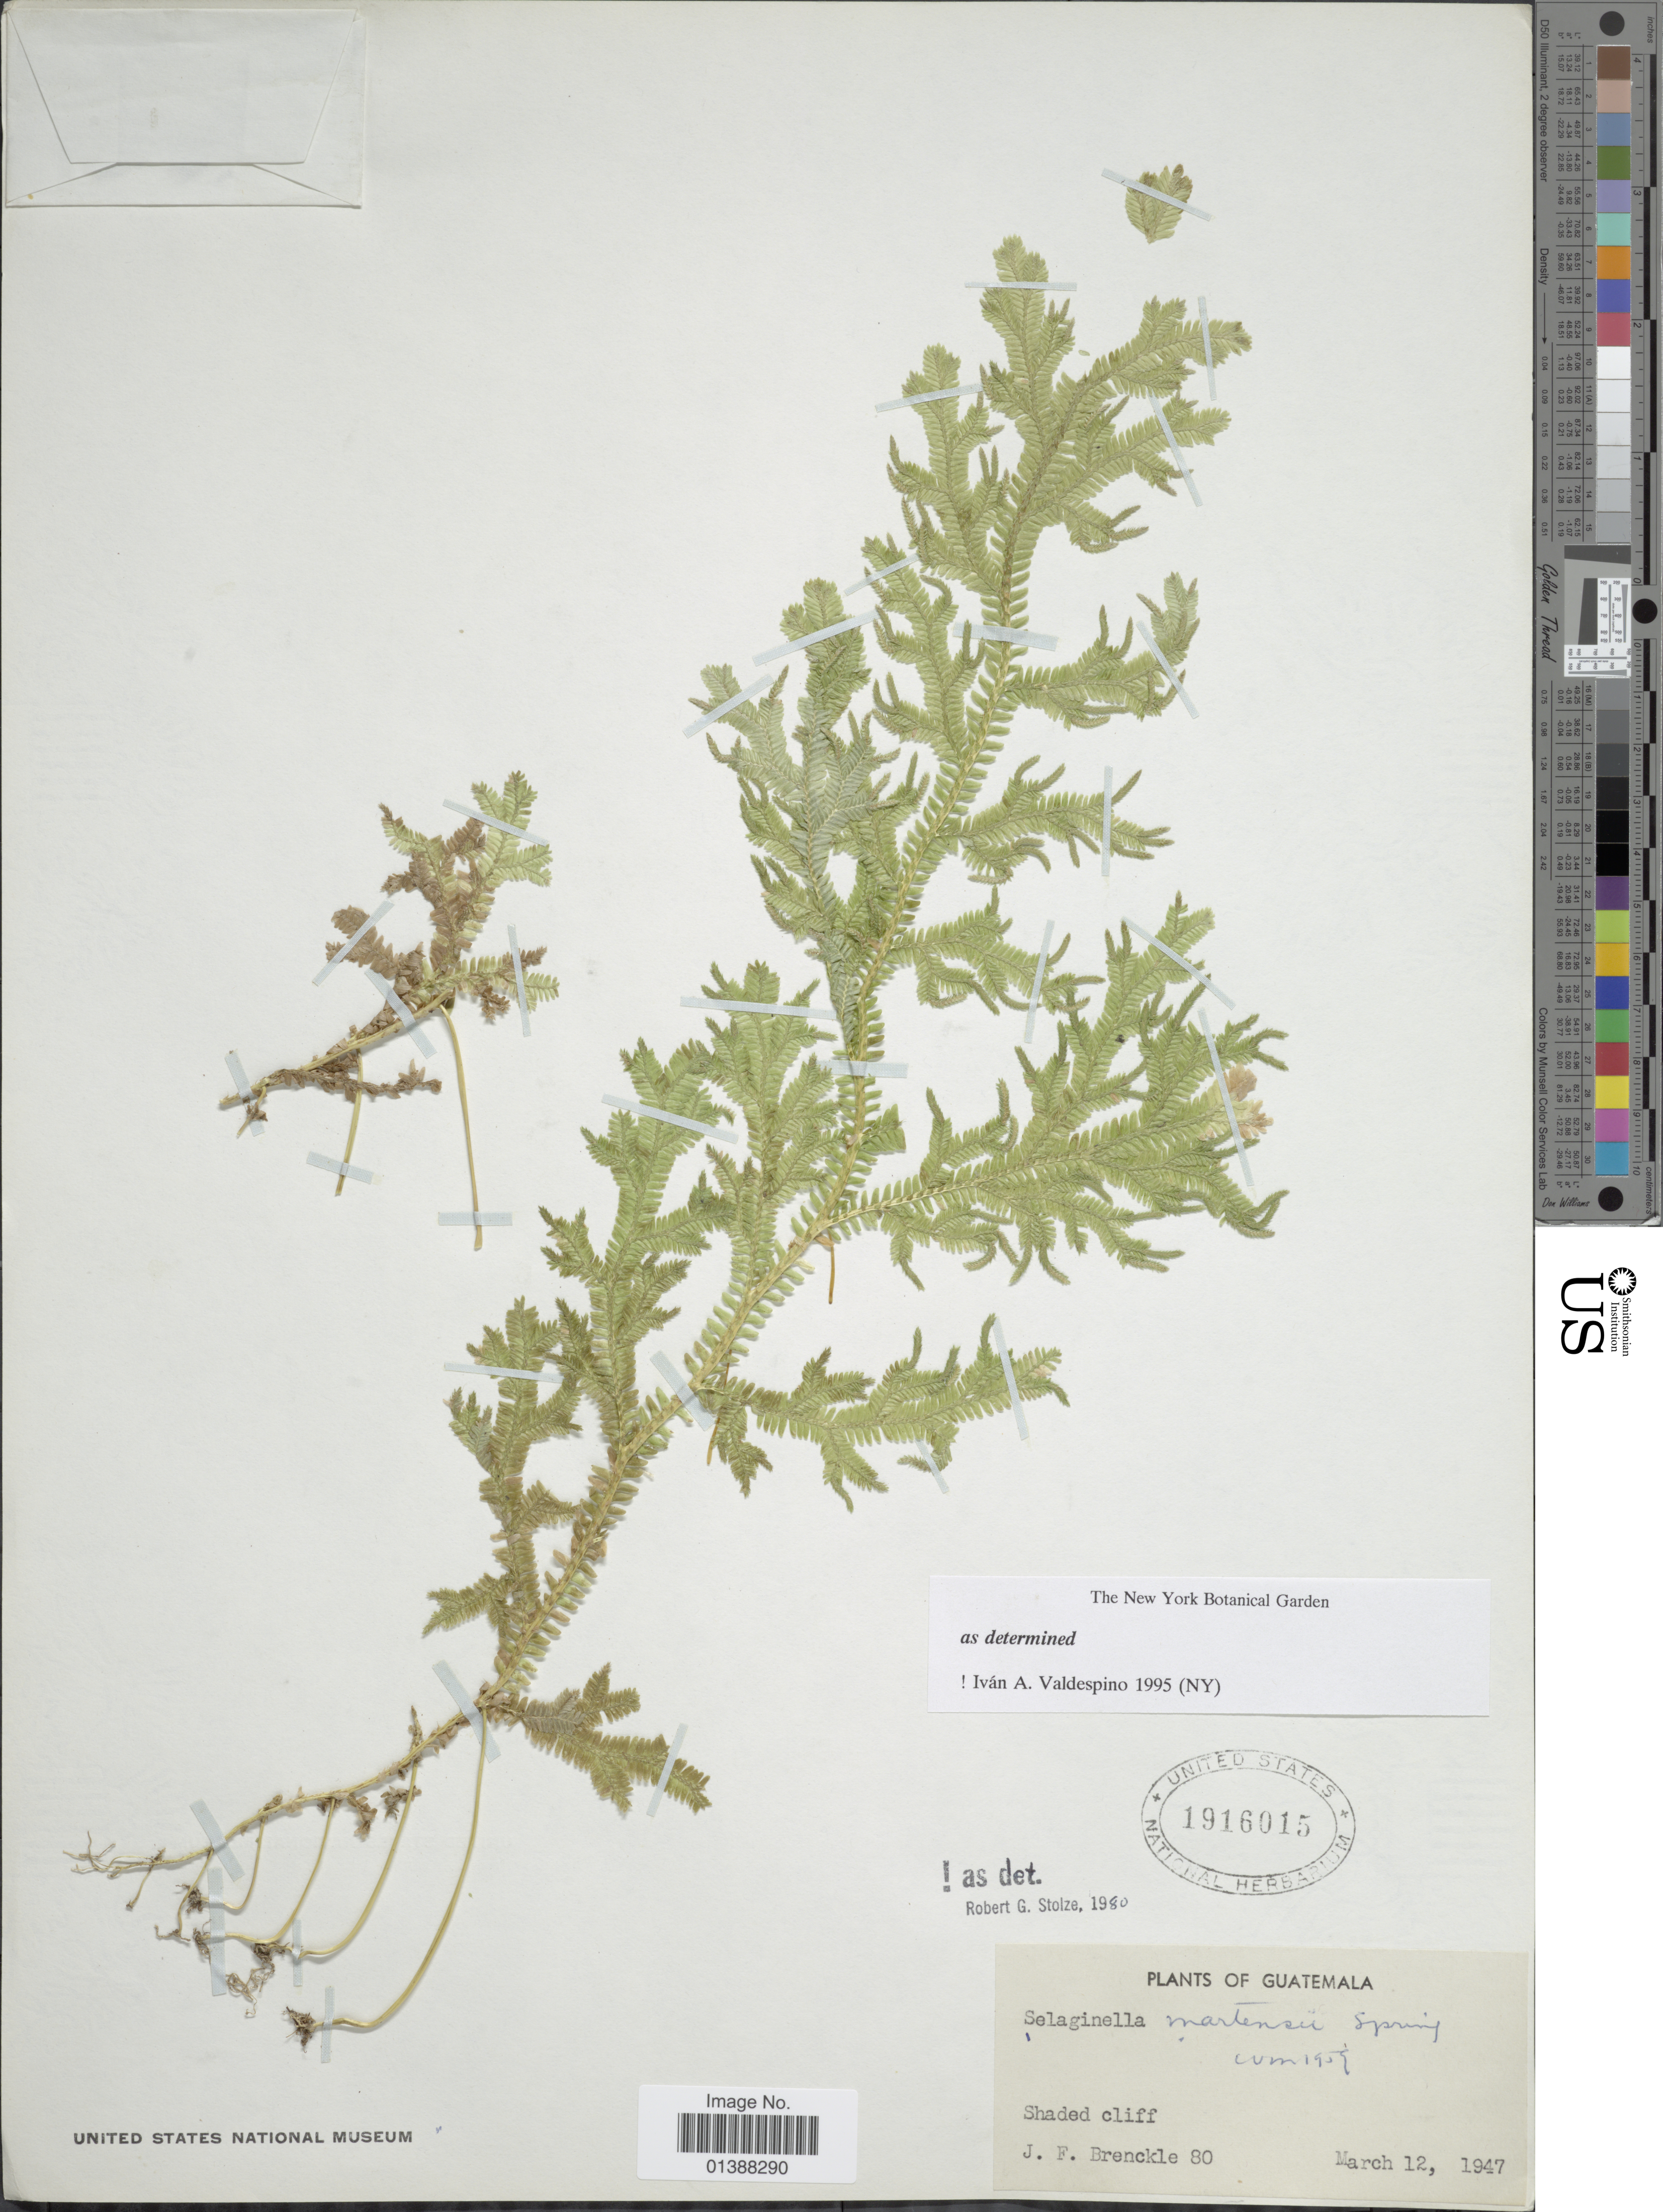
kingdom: Plantae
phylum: Tracheophyta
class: Lycopodiopsida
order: Selaginellales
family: Selaginellaceae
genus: Selaginella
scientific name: Selaginella martensii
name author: Spring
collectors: J. Brenckle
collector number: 80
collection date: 1947-03-12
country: Guatemala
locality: Shaded cliff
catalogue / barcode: US 1916015